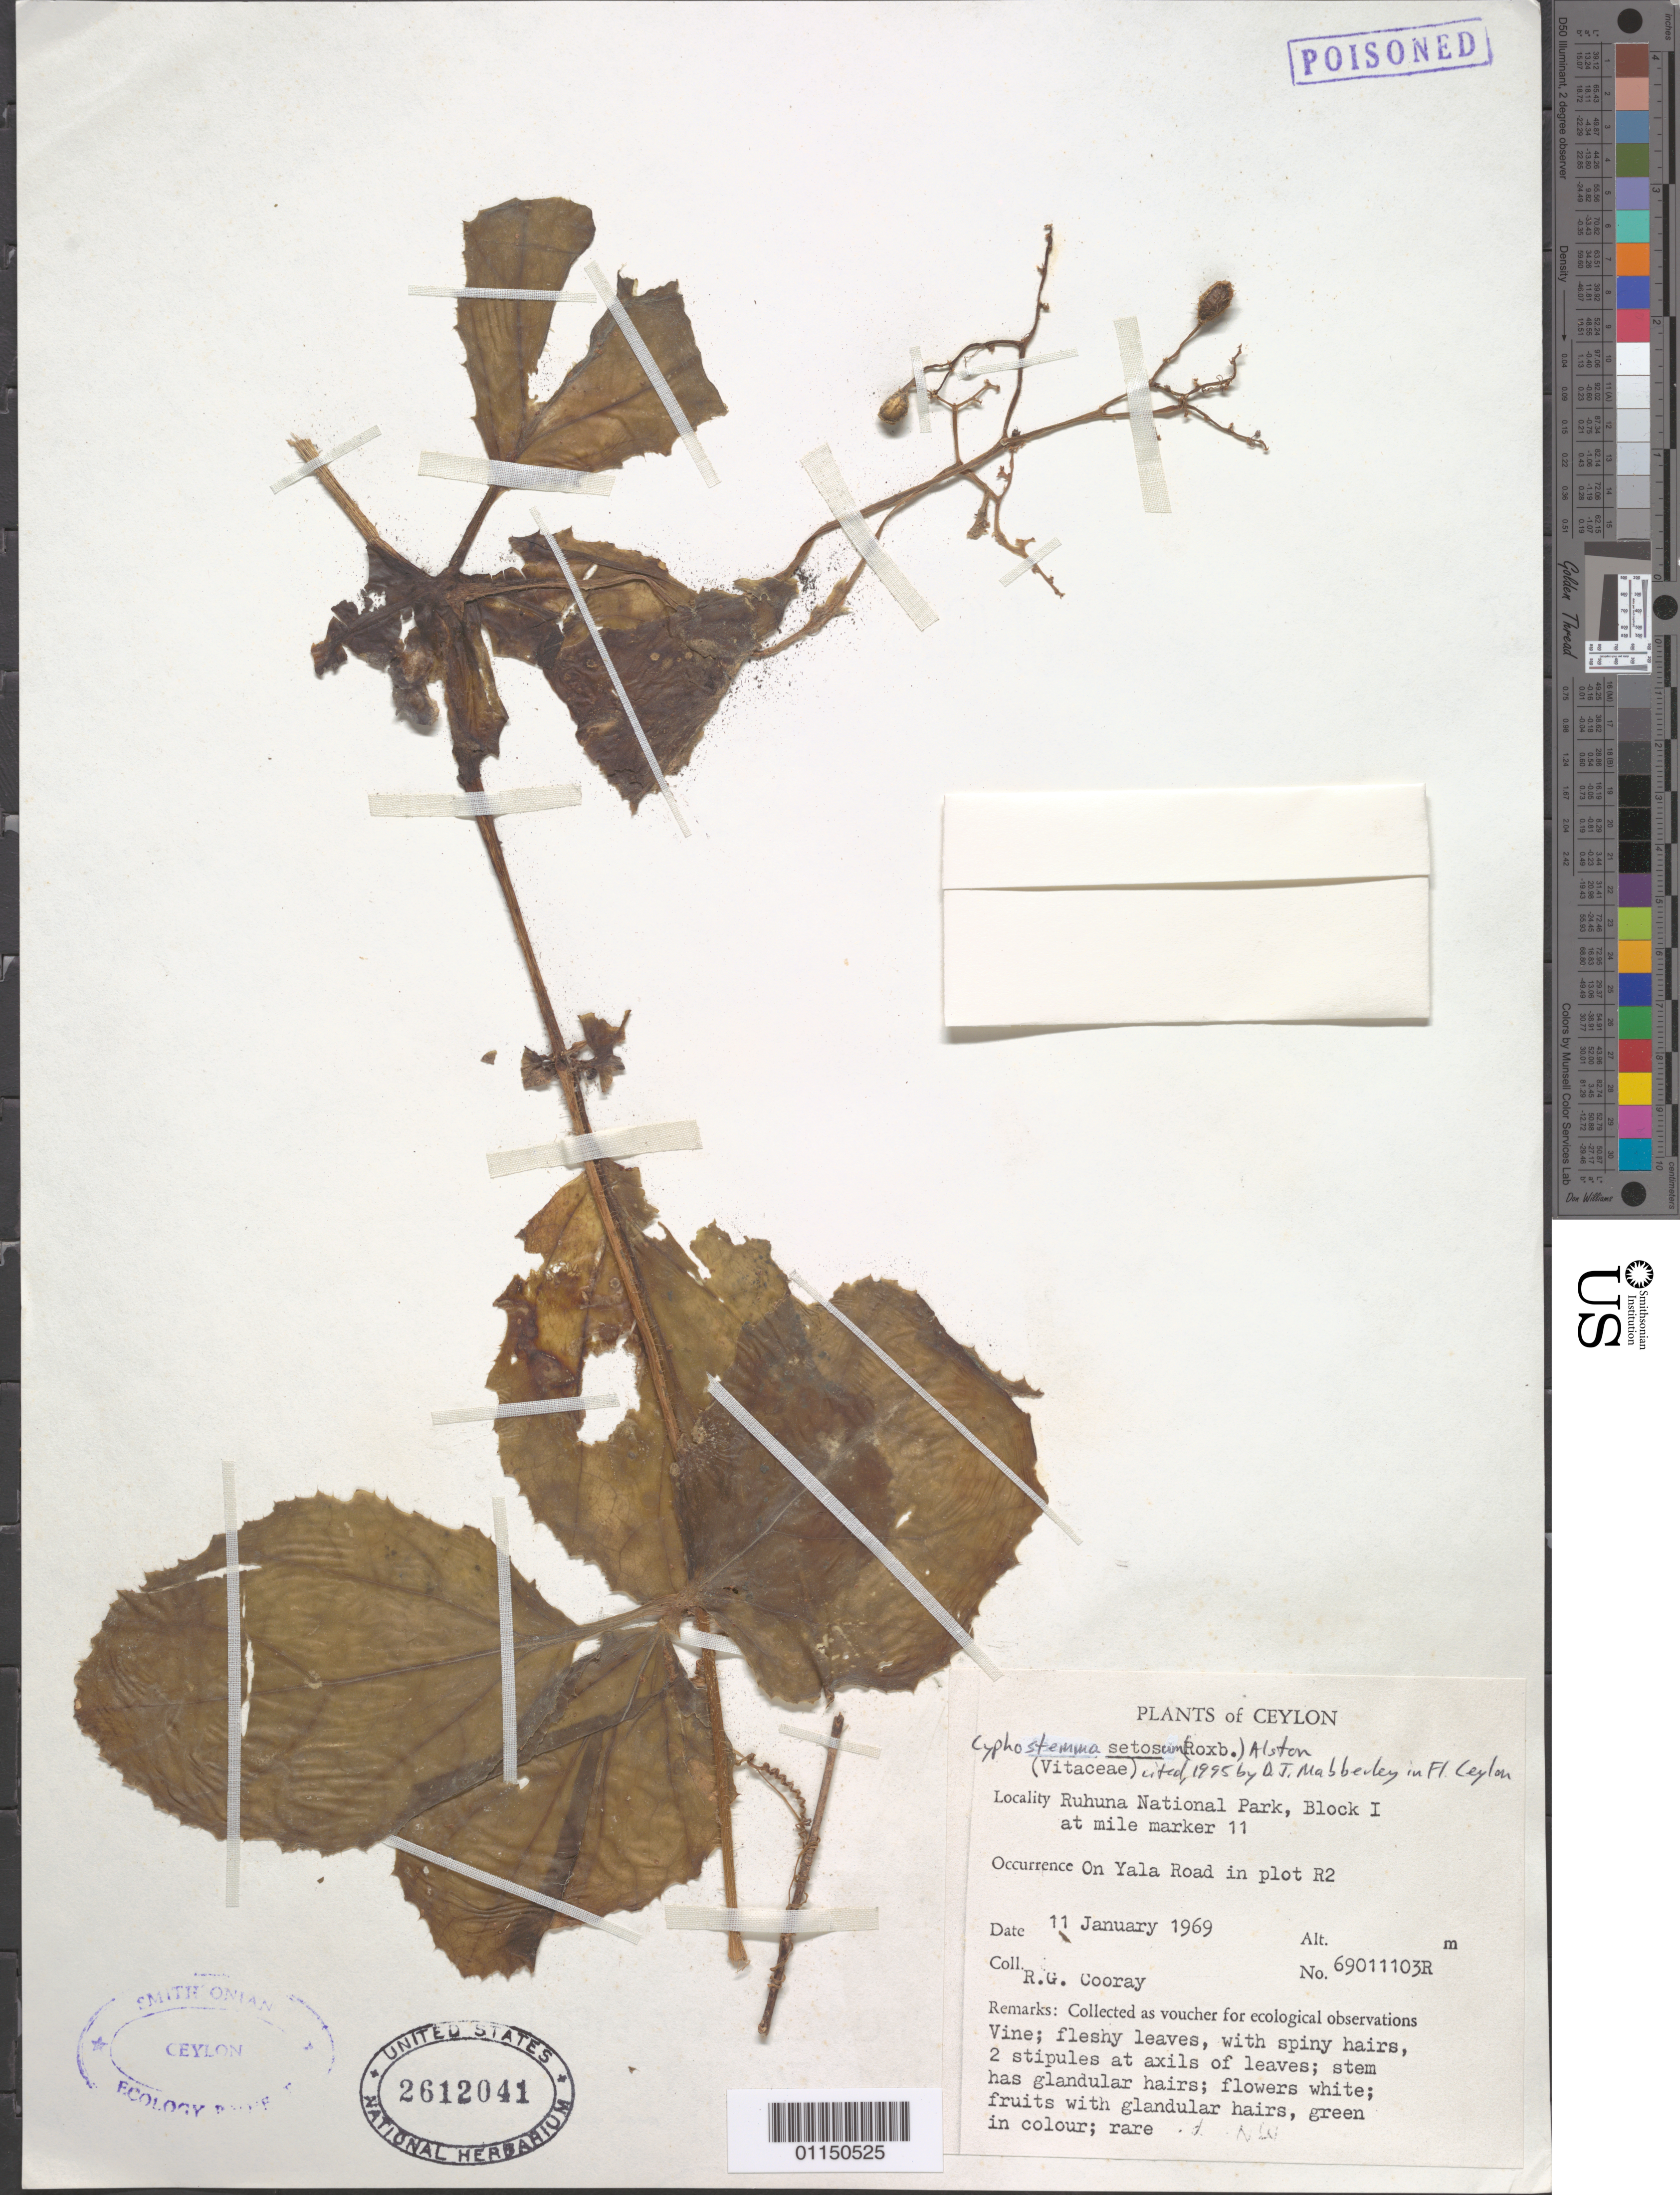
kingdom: Plantae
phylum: Tracheophyta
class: Magnoliopsida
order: Vitales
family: Vitaceae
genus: Cyphostemma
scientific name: Cyphostemma setosum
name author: (Roxb.) Alston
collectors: R. Cooray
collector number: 69011103R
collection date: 1969-01-11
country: Sri Lanka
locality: Ruhuna National Park, Block 1, at mi marker 11. On Yala Rd in Plot R2.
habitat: Vine. Rare.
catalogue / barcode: US 2612041